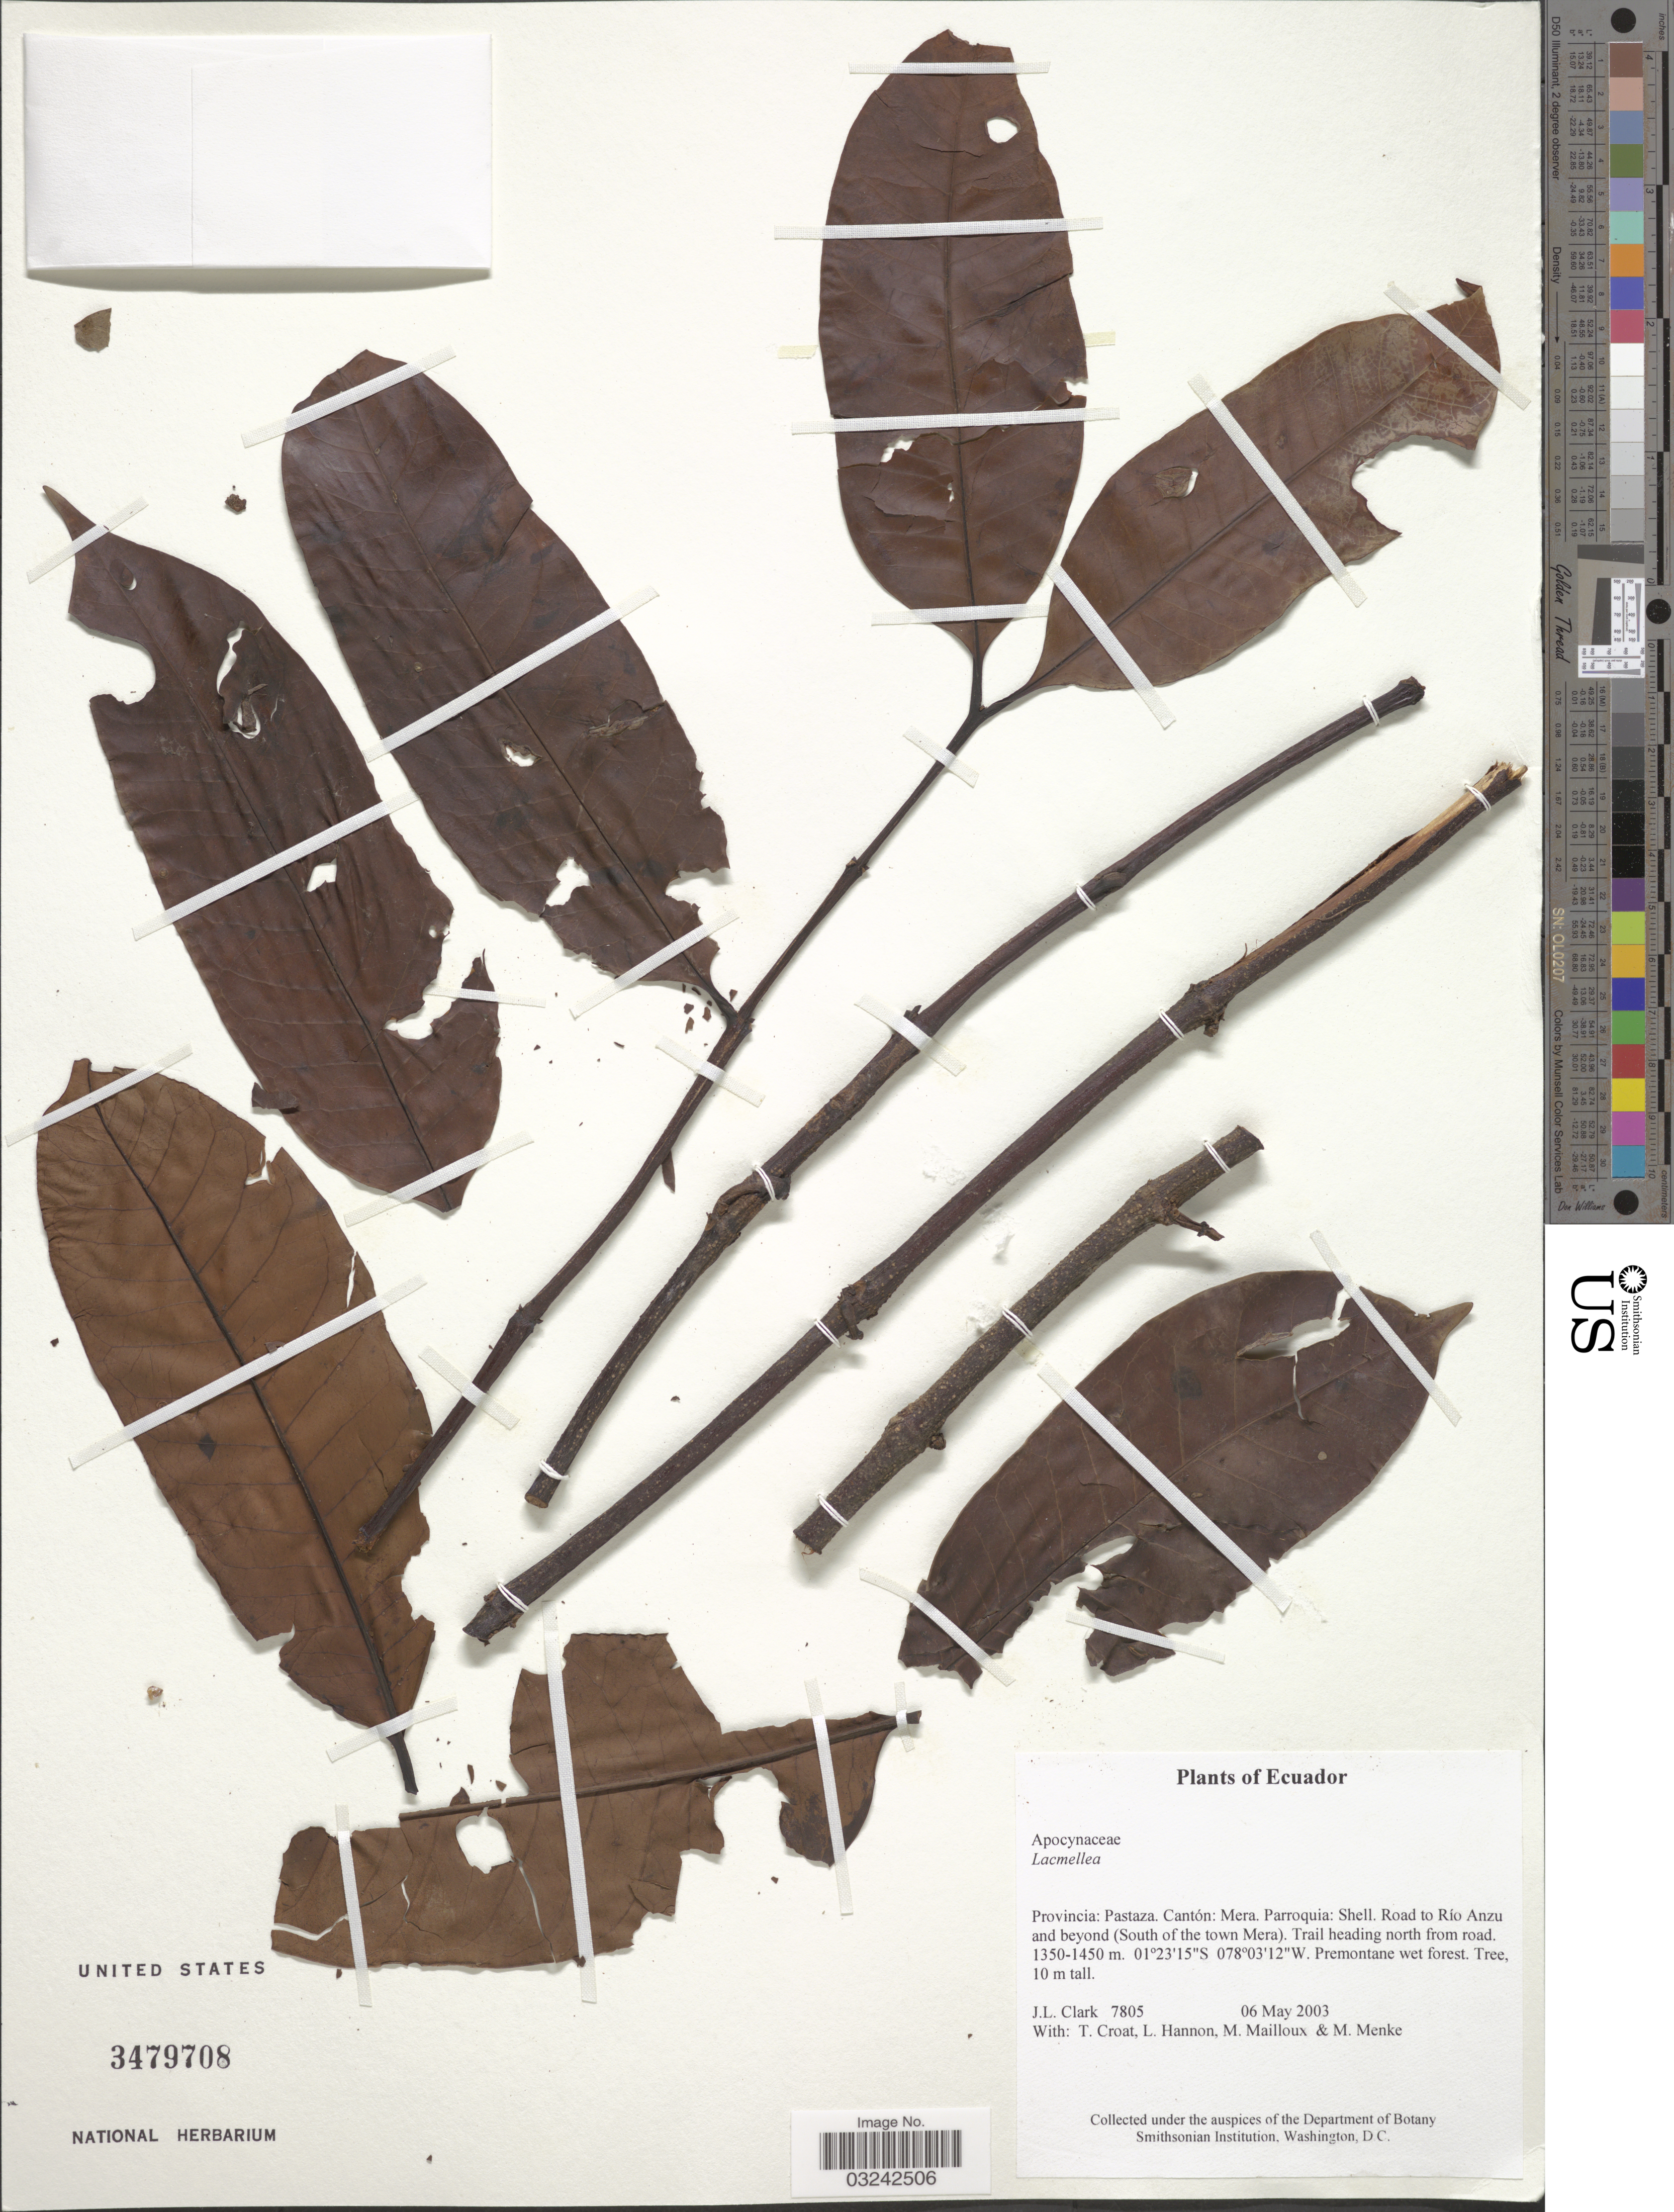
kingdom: Plantae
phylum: Tracheophyta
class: Magnoliopsida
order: Gentianales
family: Apocynaceae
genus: Lacmellea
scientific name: Lacmellea sp.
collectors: J. L. Clark, T. B. Croat, L. Hannon, M. Mailloux & M. Menke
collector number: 7805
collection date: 2003-05-06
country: Ecuador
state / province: Pastaza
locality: Cantón: Mera. Parroquia: Shell. Road to Río Anzu and beyond (South of the town Mera). Trail heading north from road.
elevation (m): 1350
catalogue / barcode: US 3479708